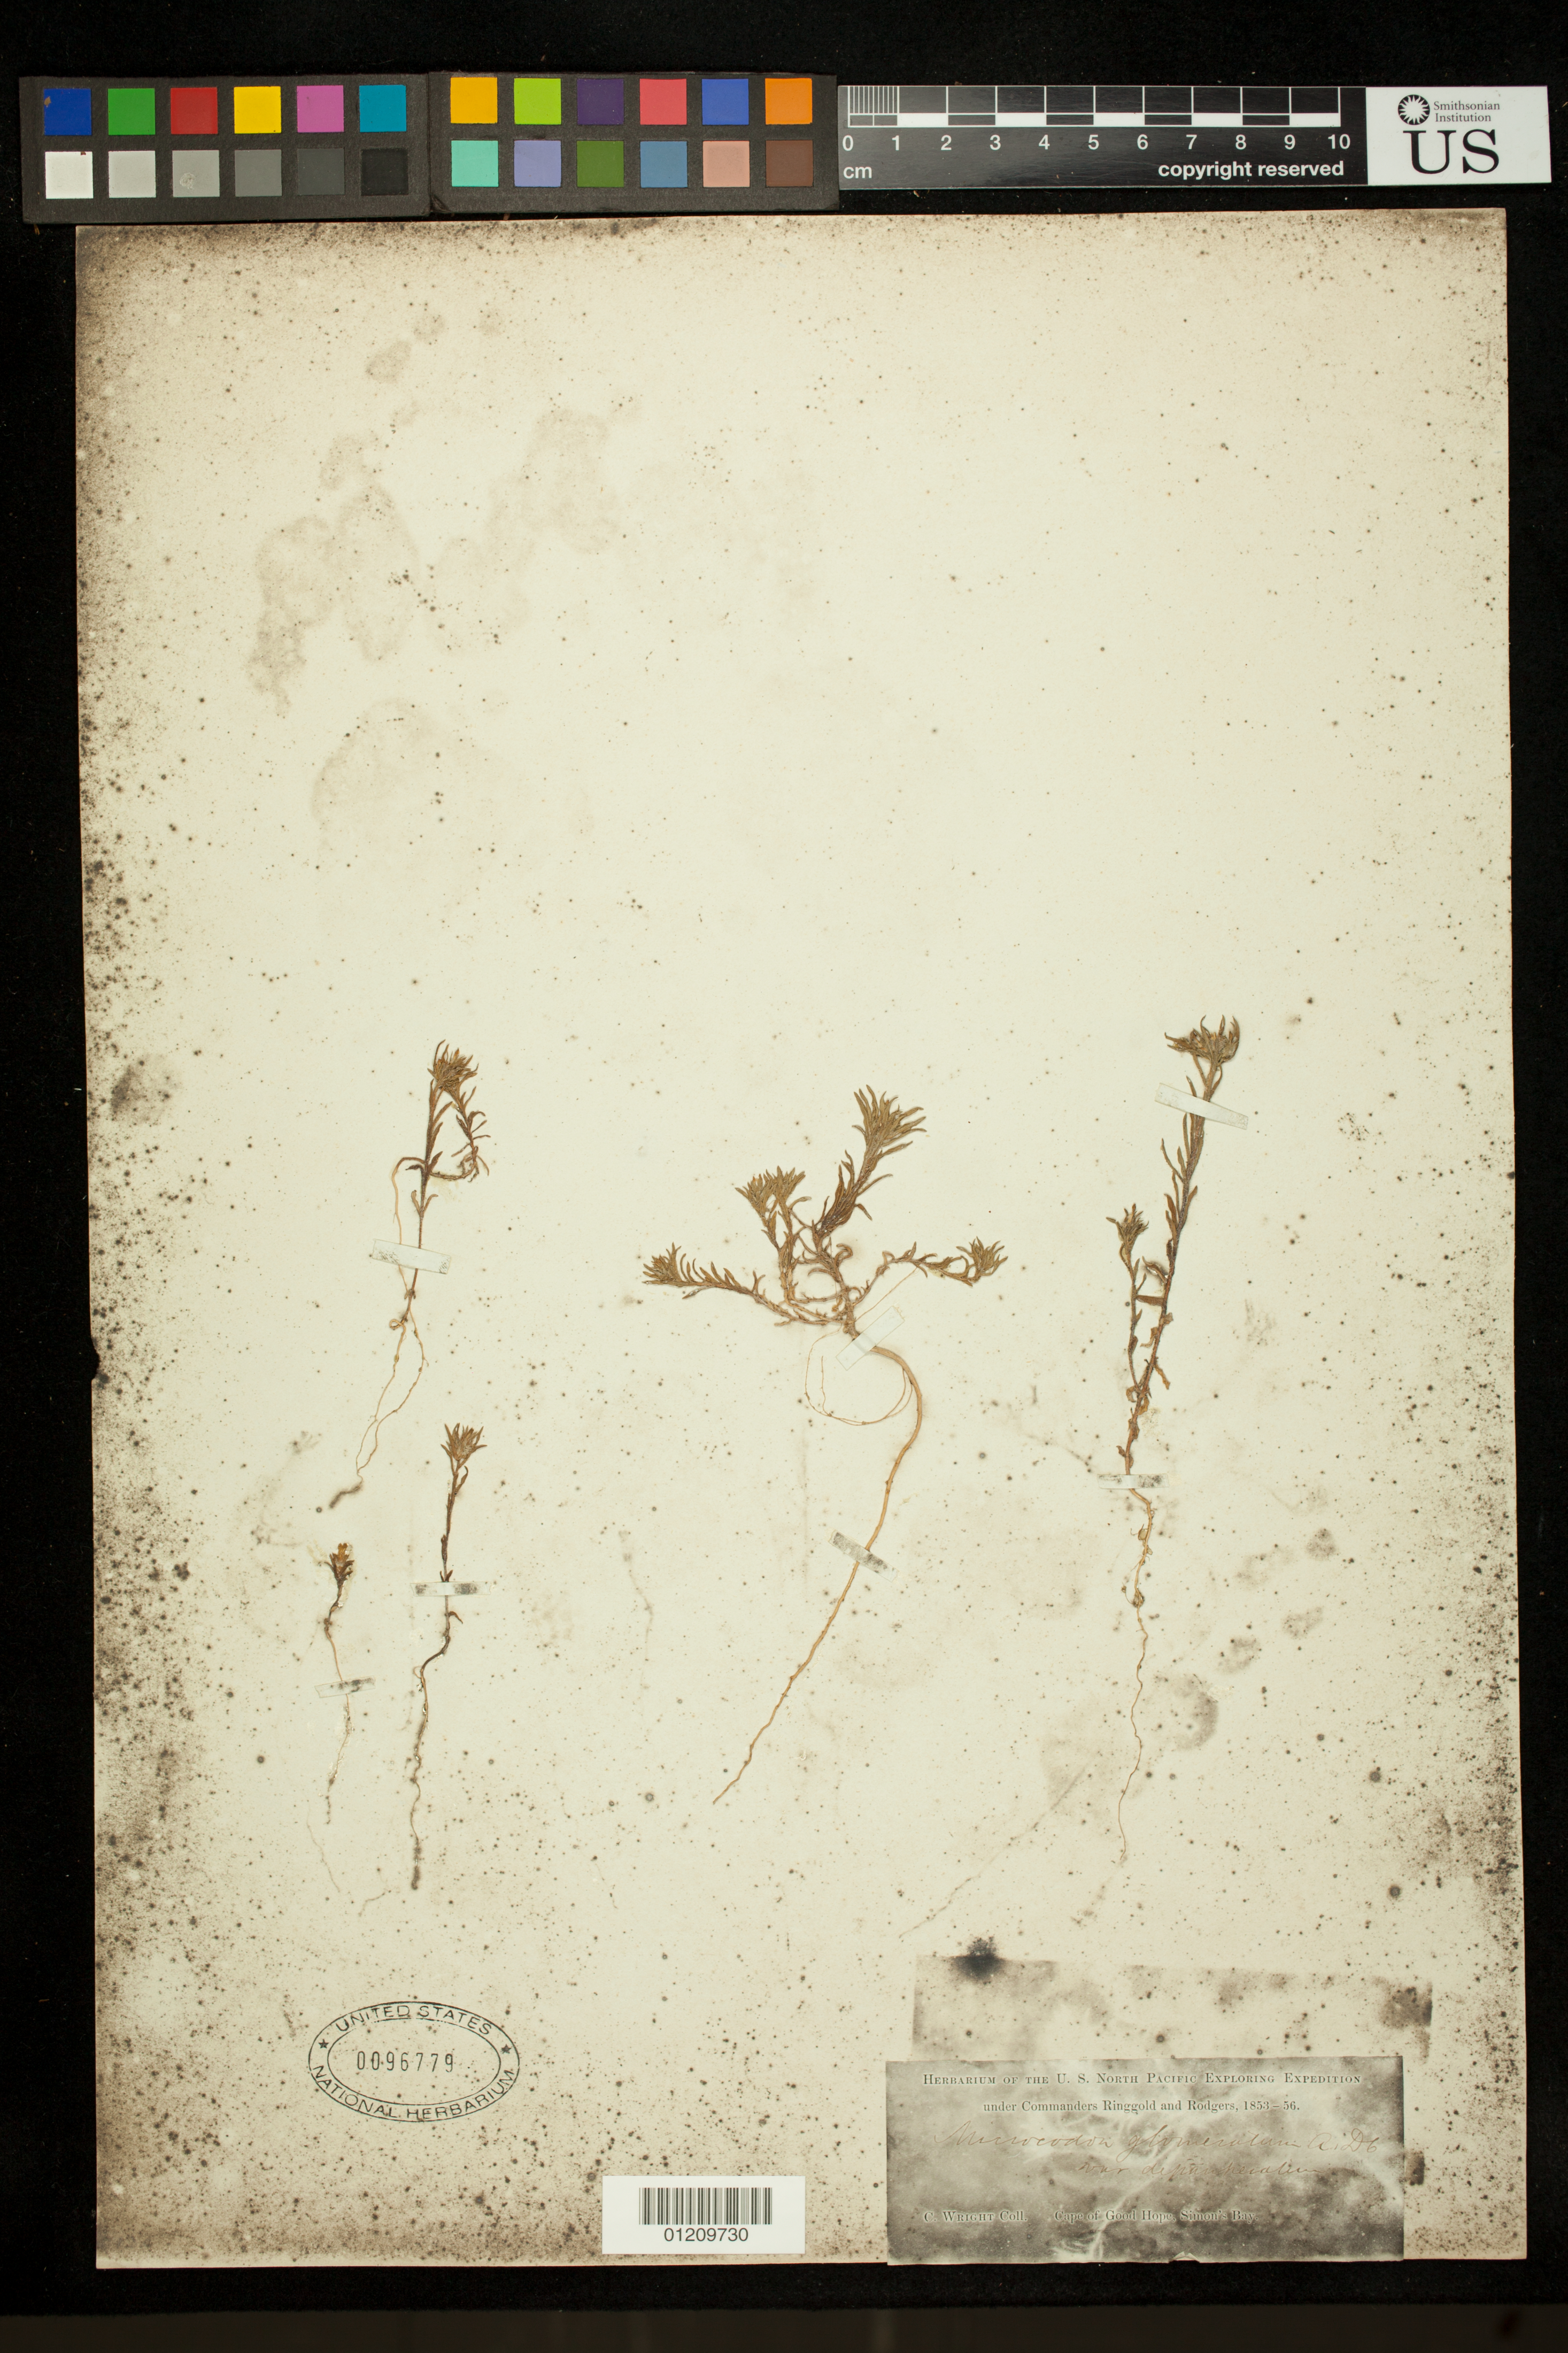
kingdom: Plantae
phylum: Tracheophyta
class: Magnoliopsida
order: Asterales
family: Campanulaceae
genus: Microcodon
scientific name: Microcodon glomeratus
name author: A. DC.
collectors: C. Wright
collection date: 1853/1856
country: South Africa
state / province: Western Cape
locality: Cape of Good Hope, Simon's Bay.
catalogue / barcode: US 96779